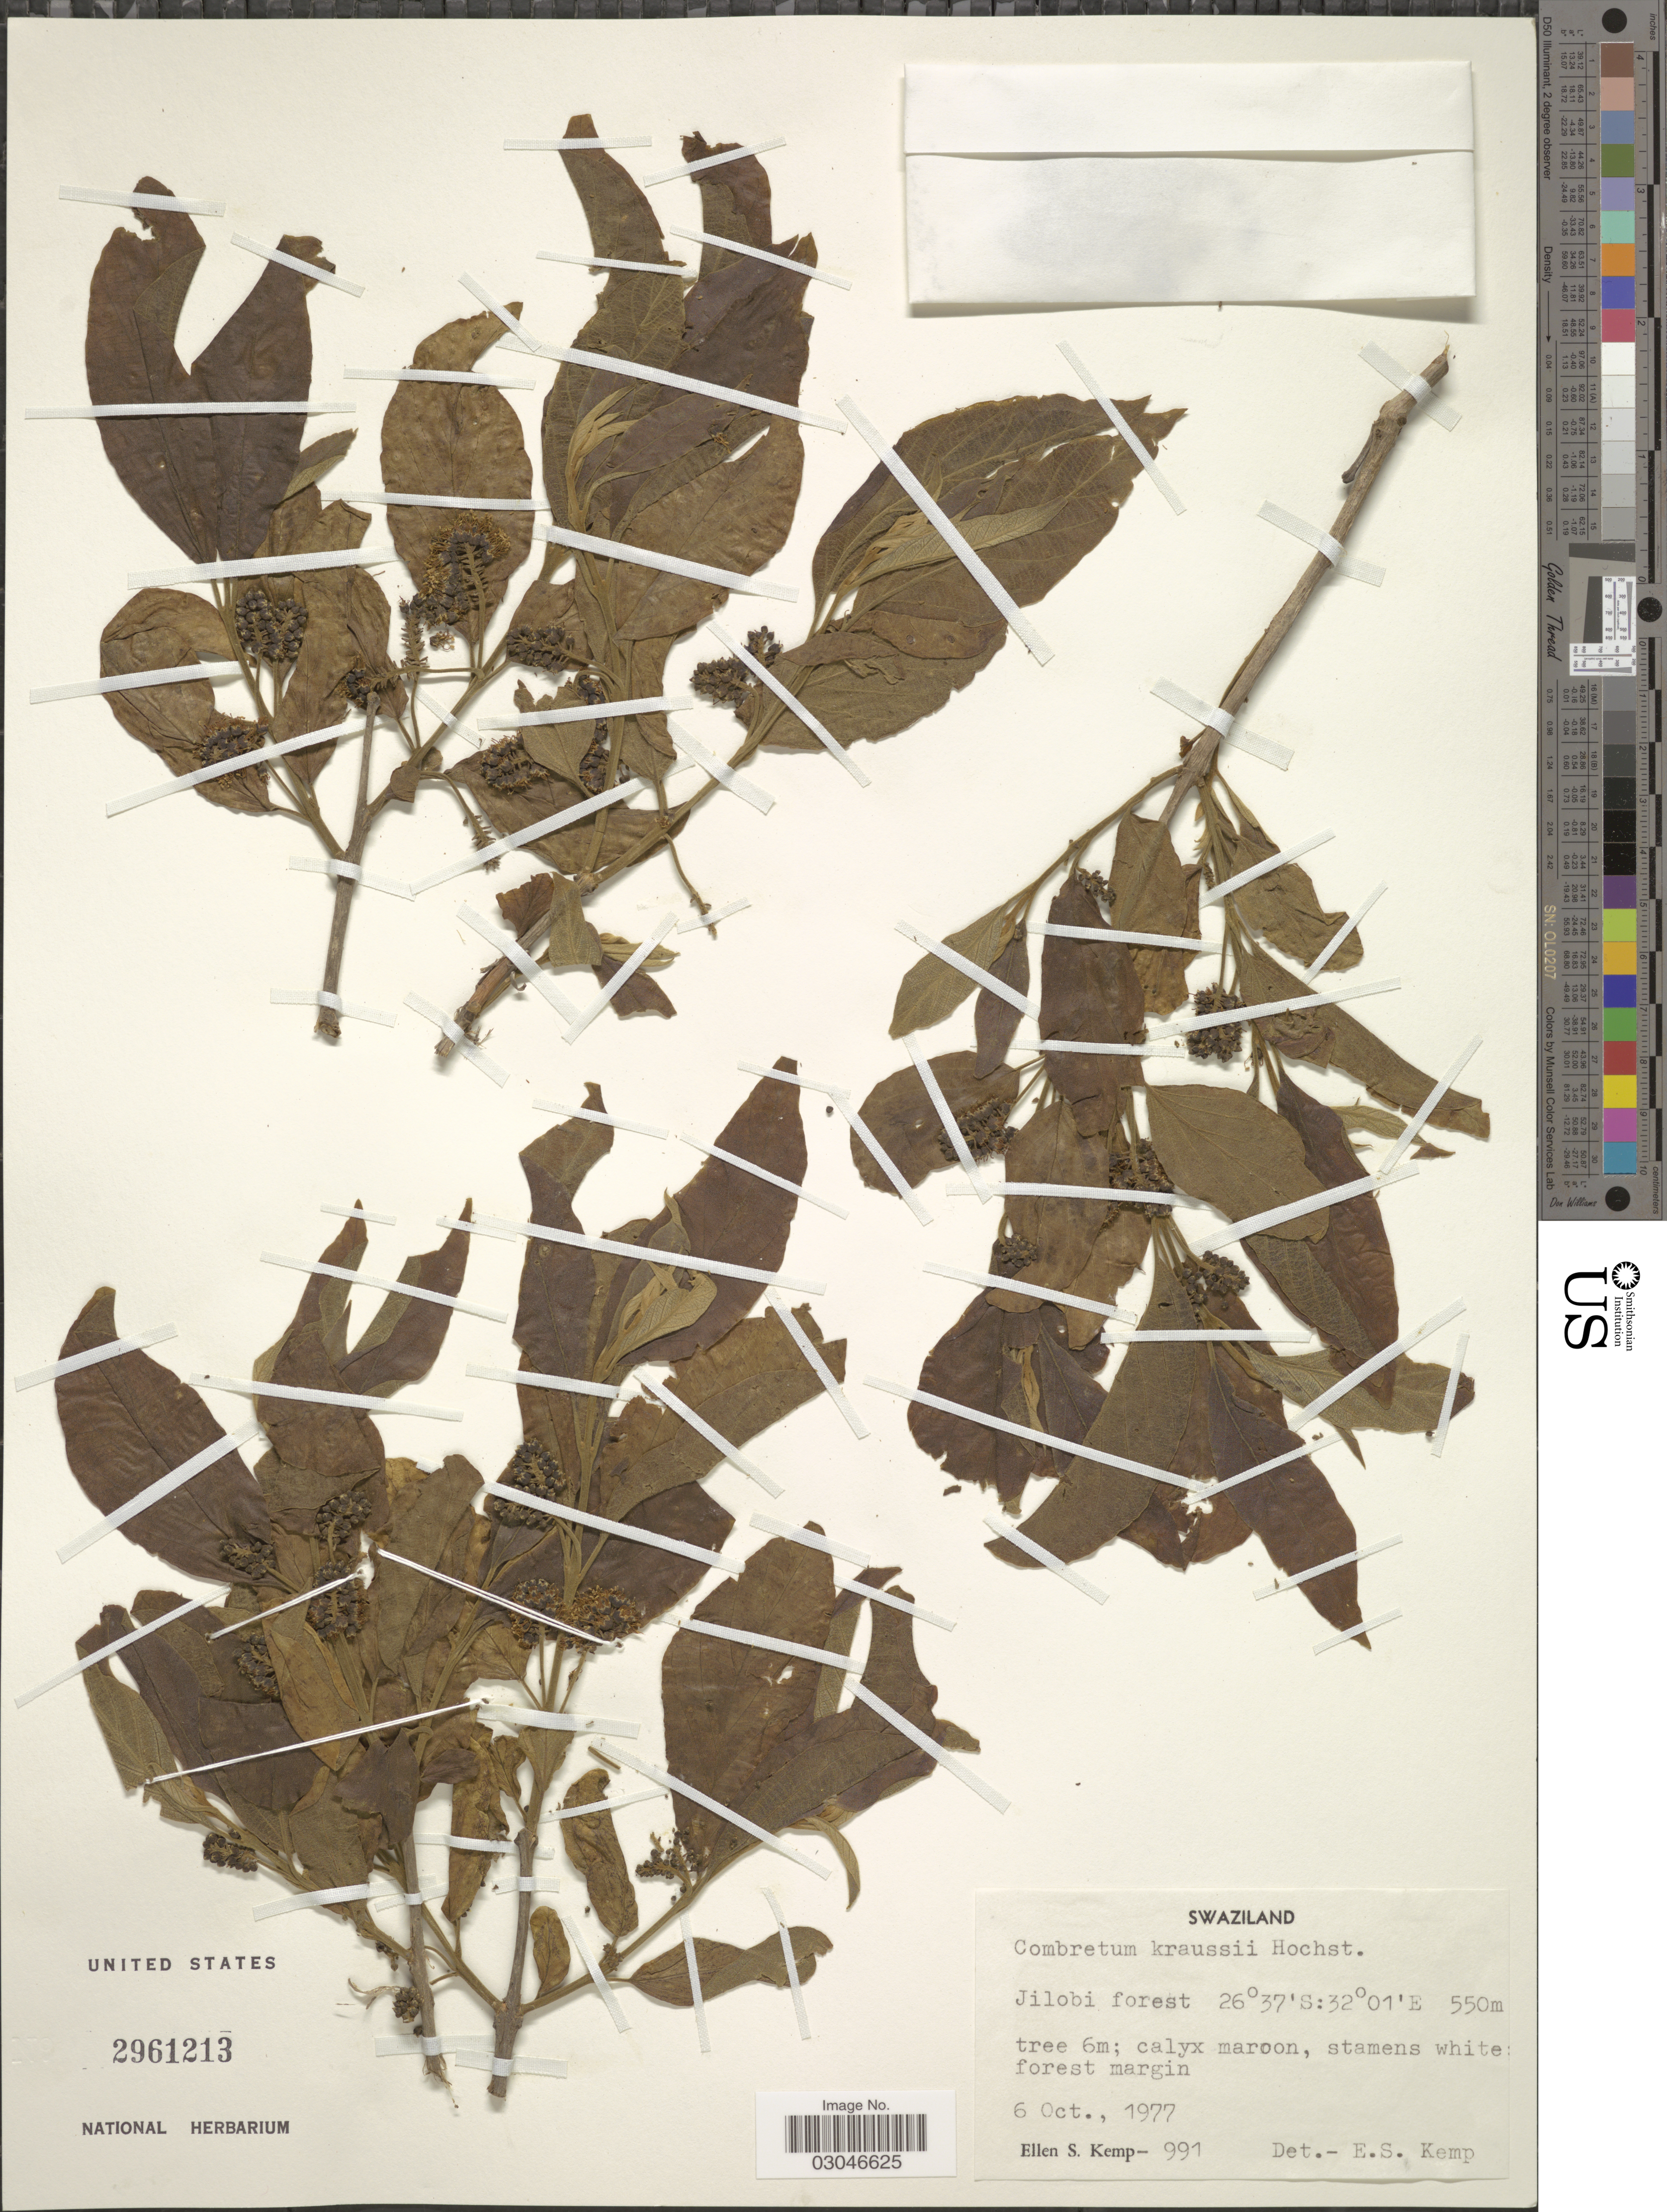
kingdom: Plantae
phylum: Tracheophyta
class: Magnoliopsida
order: Myrtales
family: Combretaceae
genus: Combretum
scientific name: Combretum kraussii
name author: Hochst.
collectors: E. S. Kemp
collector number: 991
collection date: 1977-10-06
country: Eswatini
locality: Jilobi forest.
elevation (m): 550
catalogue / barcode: US 2961213